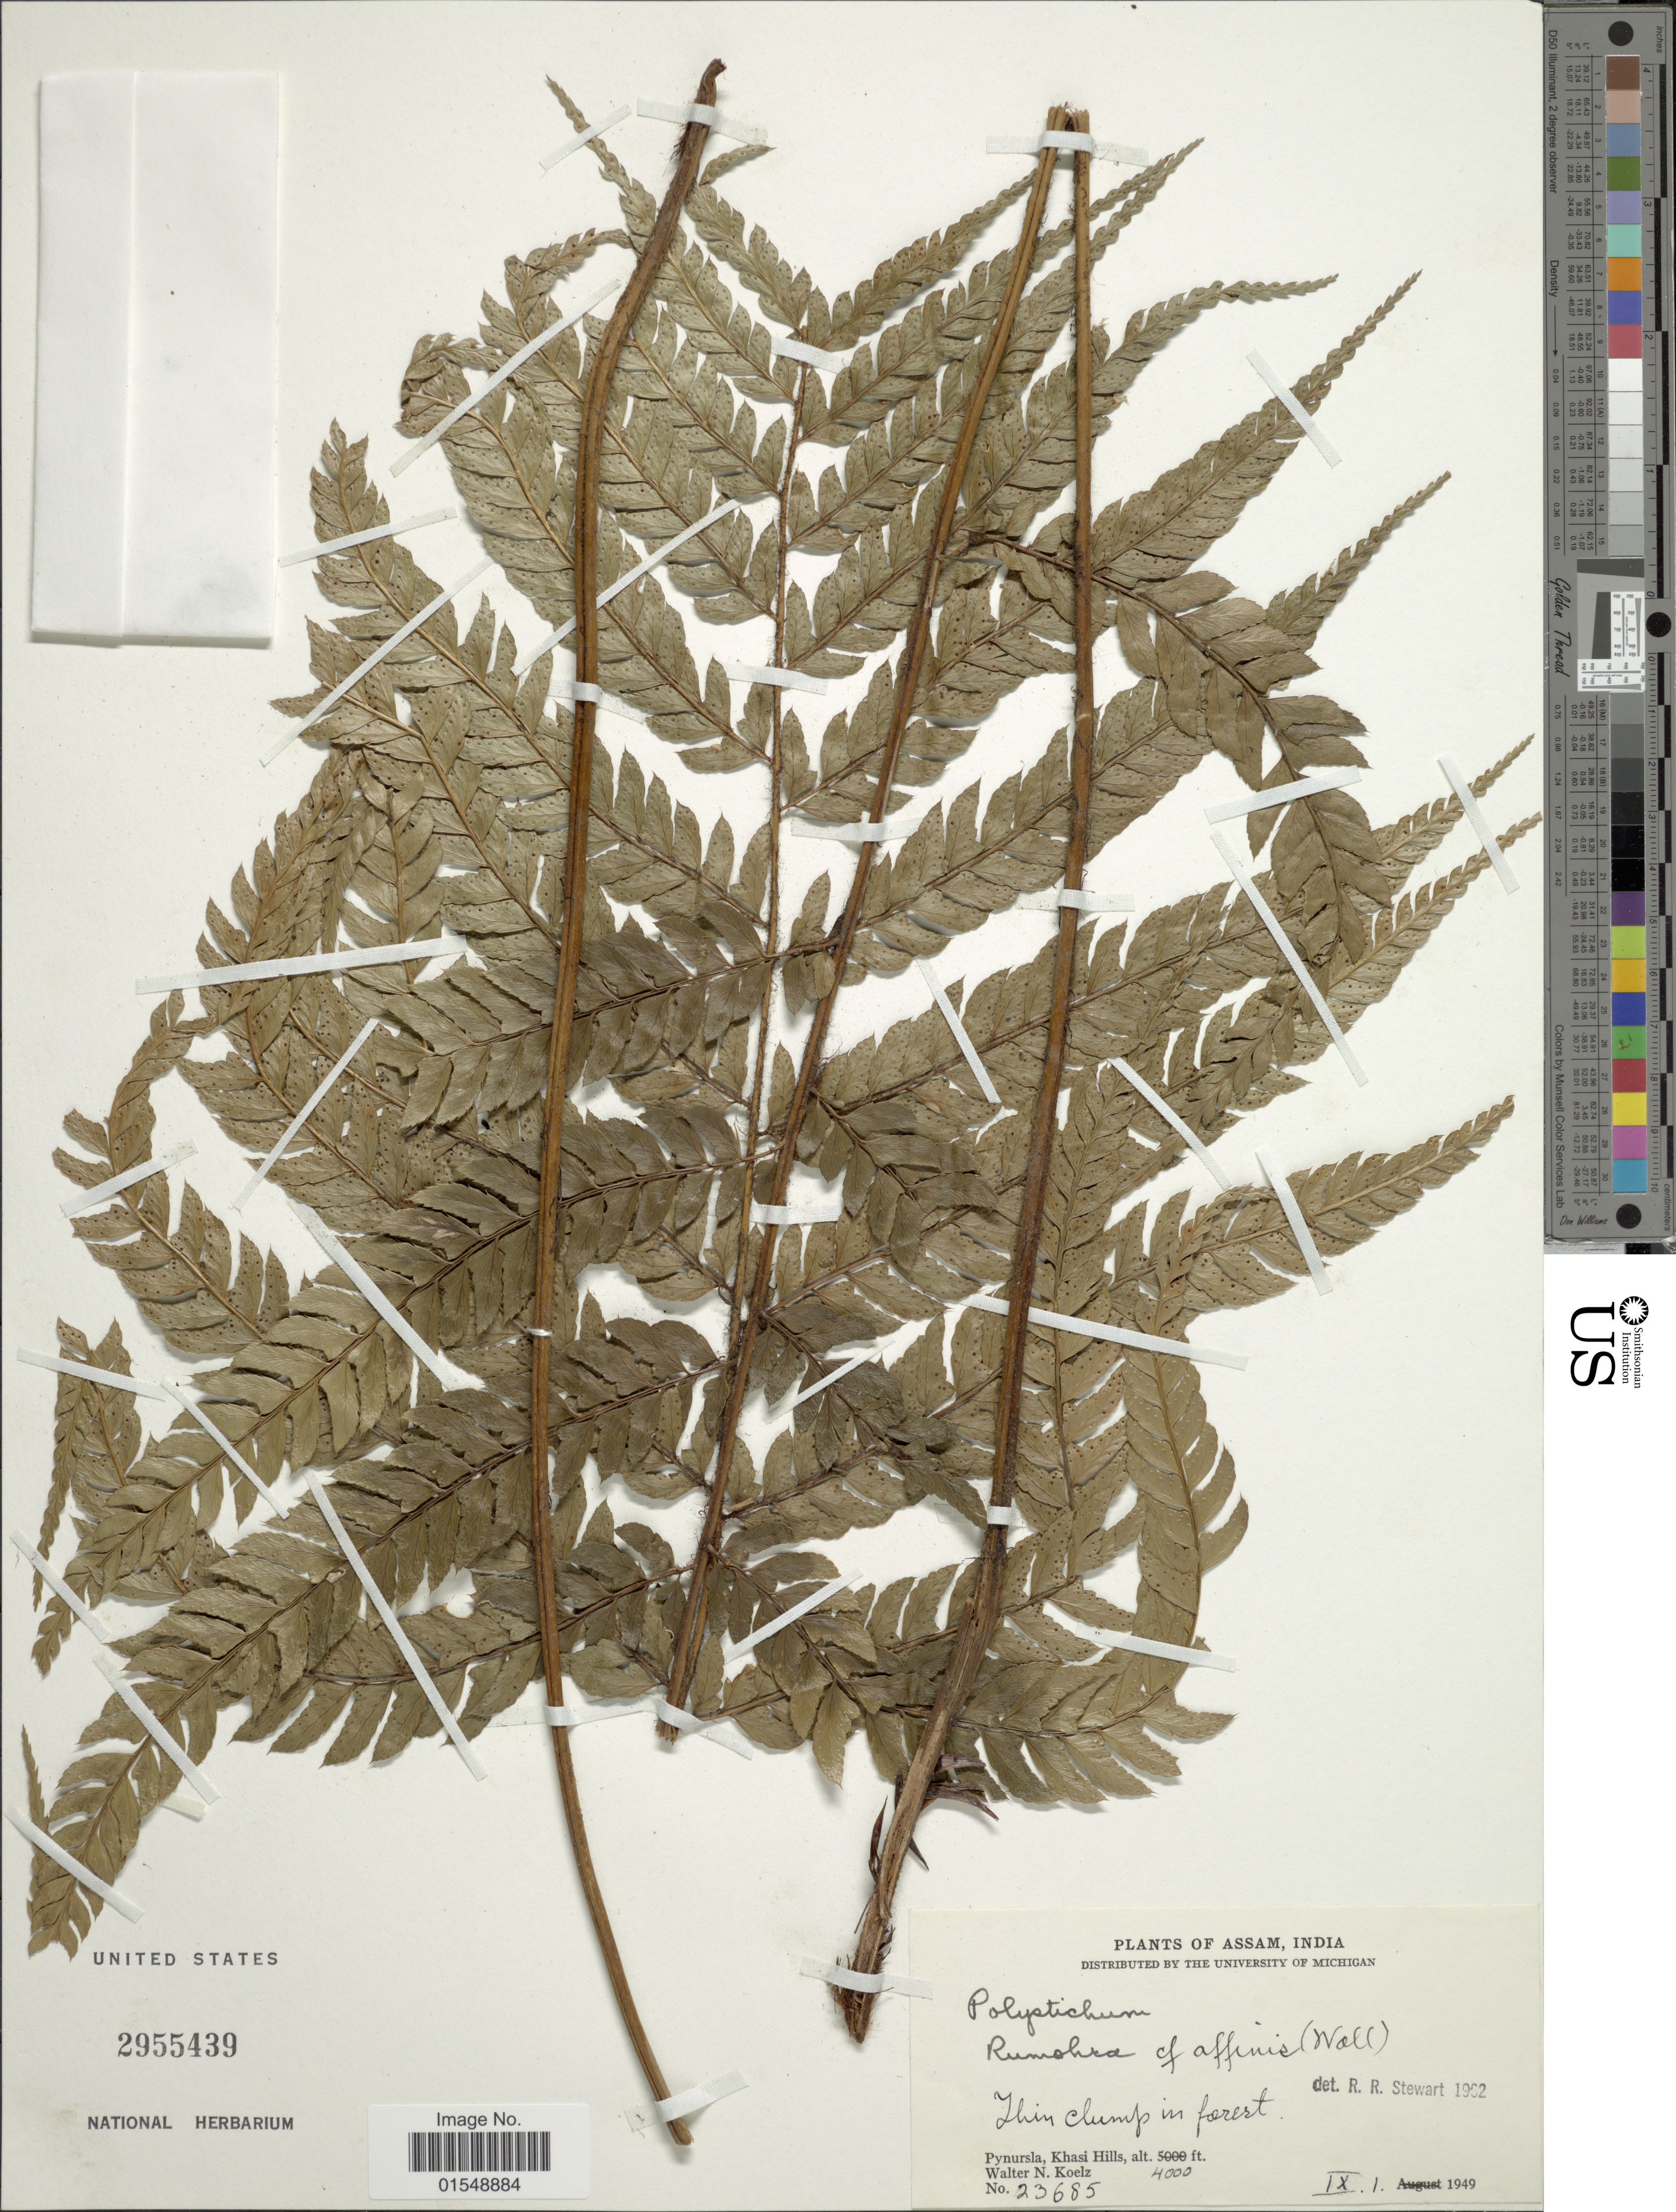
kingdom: Plantae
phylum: Tracheophyta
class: Polypodiopsida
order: Polypodiales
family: Dryopteridaceae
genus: Arachniodes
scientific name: Arachniodes affinis (Wall.) comb. ined.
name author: (Wall.)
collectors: W. N. Koelz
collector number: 23685*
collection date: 1949-11-01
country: India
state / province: Meghalaya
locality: Pynursla, Khasi Hills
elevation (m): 1219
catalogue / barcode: US 2955439